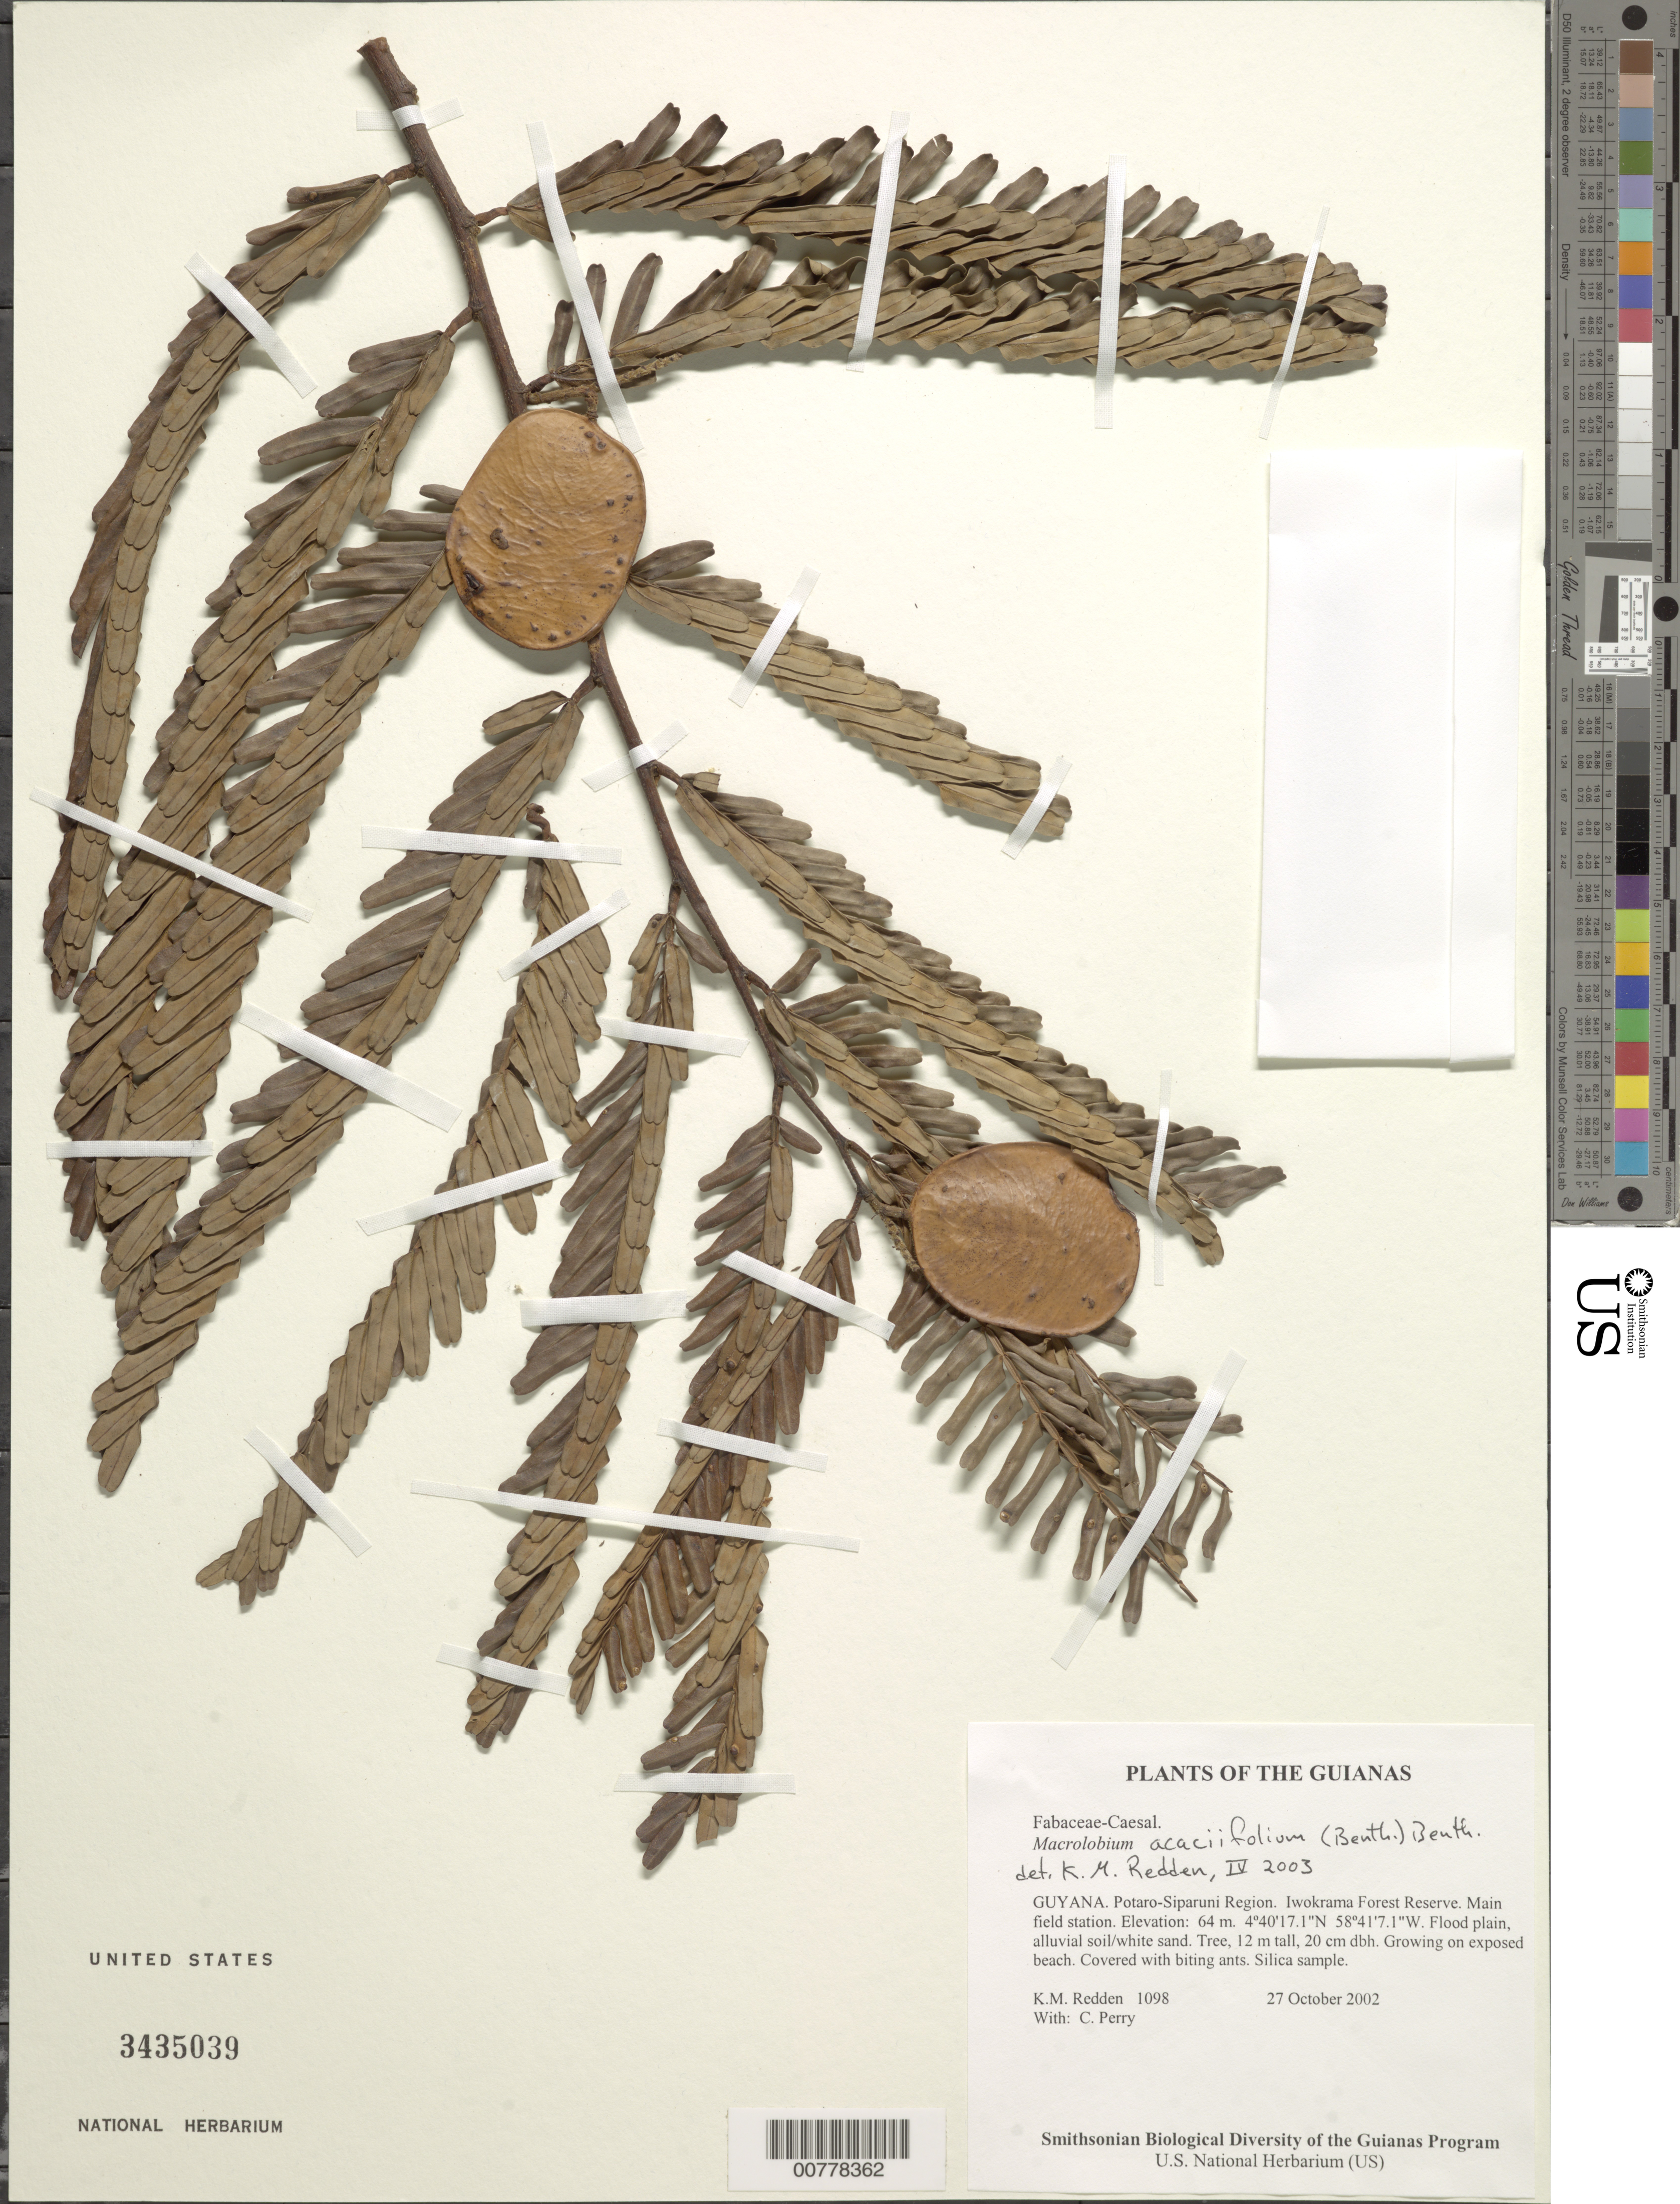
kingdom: Plantae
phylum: Tracheophyta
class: Magnoliopsida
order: Fabales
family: Fabaceae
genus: Macrolobium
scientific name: Macrolobium acaciifolium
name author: (Benth.) Benth.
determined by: Redden, K. M.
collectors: K. M. Redden & C. Perry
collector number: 1098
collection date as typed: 27 October 2002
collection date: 2002-10-27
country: Guyana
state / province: Potaro-Siparuni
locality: Iwokrama Forest Reserve. Main field station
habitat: Flood plain, alluvial soil/white sand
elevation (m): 64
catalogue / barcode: US 3435039